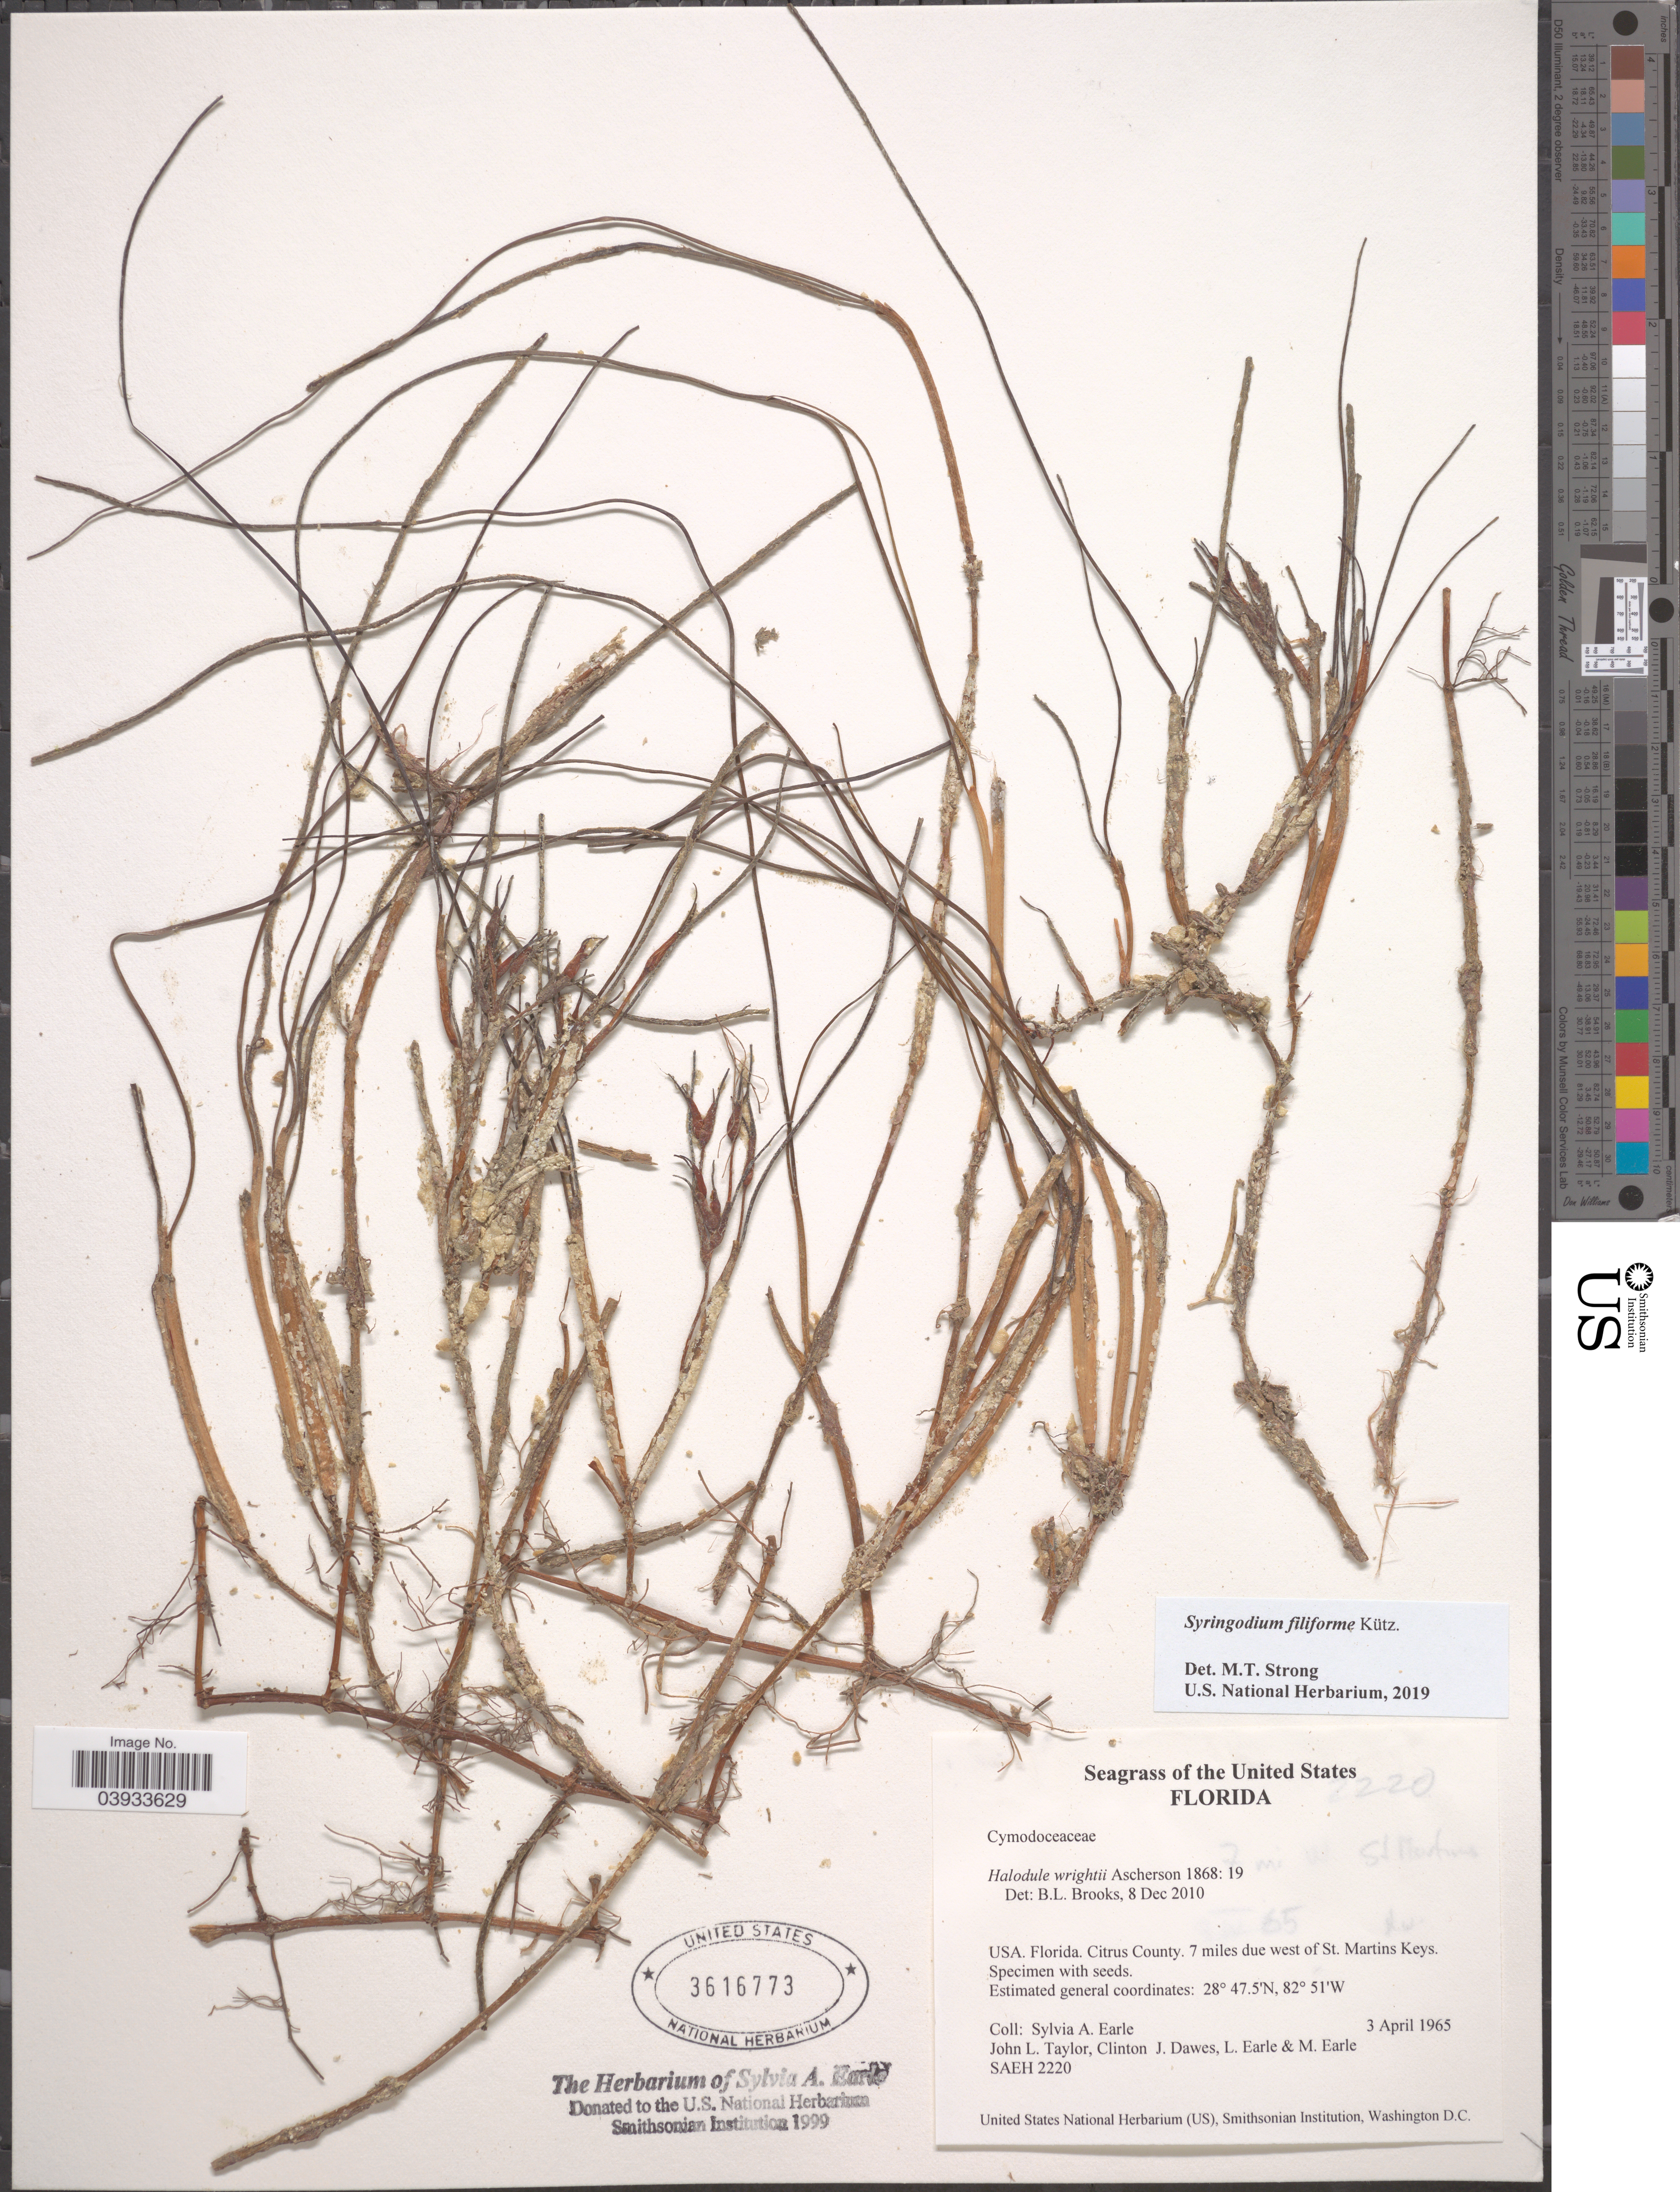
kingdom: Plantae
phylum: Tracheophyta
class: Liliopsida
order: Alismatales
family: Cymodoceaceae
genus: Syringodium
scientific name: Syringodium filiforme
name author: Kütz.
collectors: S. A. Earle, J. L. Taylor, C. Dawes, L. Earle & M. Earle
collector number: SAEH2220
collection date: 1965-04-03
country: United States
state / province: Florida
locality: Citrus County. 7 miles due west of St. Martins Keys.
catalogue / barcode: US 3616773